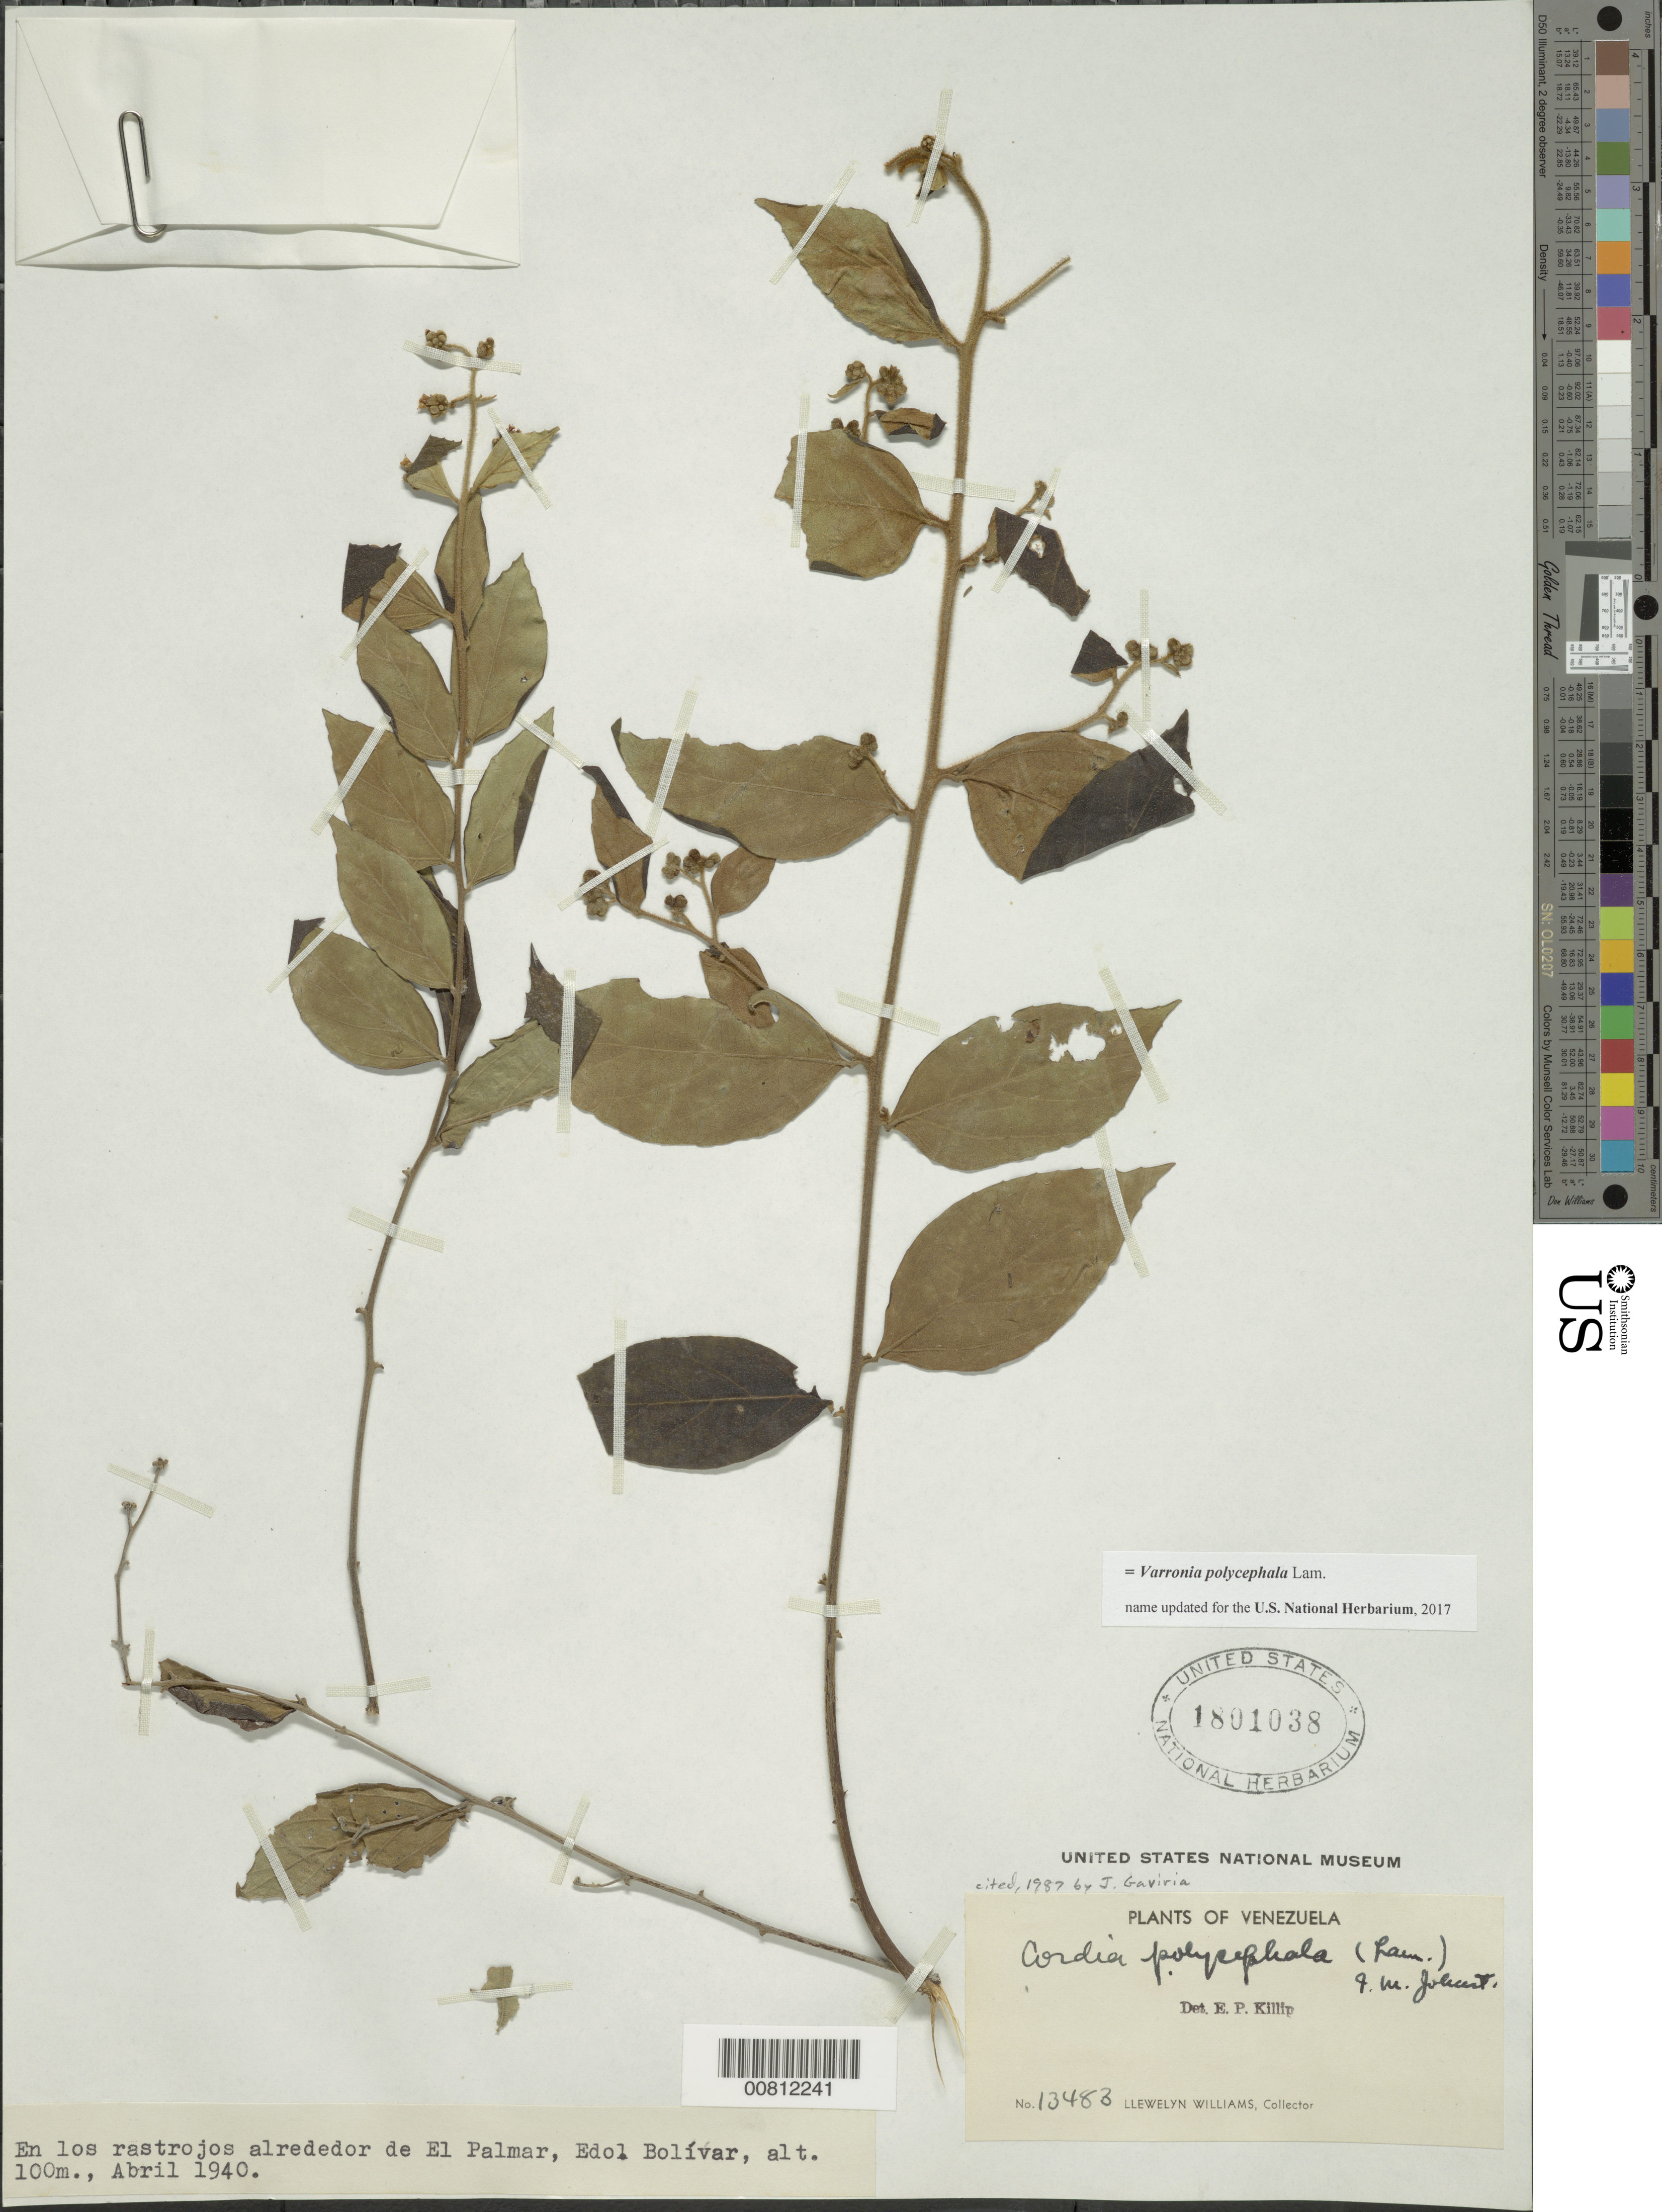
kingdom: Plantae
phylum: Tracheophyta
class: Magnoliopsida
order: Boraginales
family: Cordiaceae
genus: Varronia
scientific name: Varronia polycephala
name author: Lam.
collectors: Ll. Williams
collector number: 13483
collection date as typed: Apr-40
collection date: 1940-04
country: Venezuela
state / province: Bolívar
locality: El Palmar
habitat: Rastrojos alrededor de El Palmar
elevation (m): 100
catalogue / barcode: US 1801038